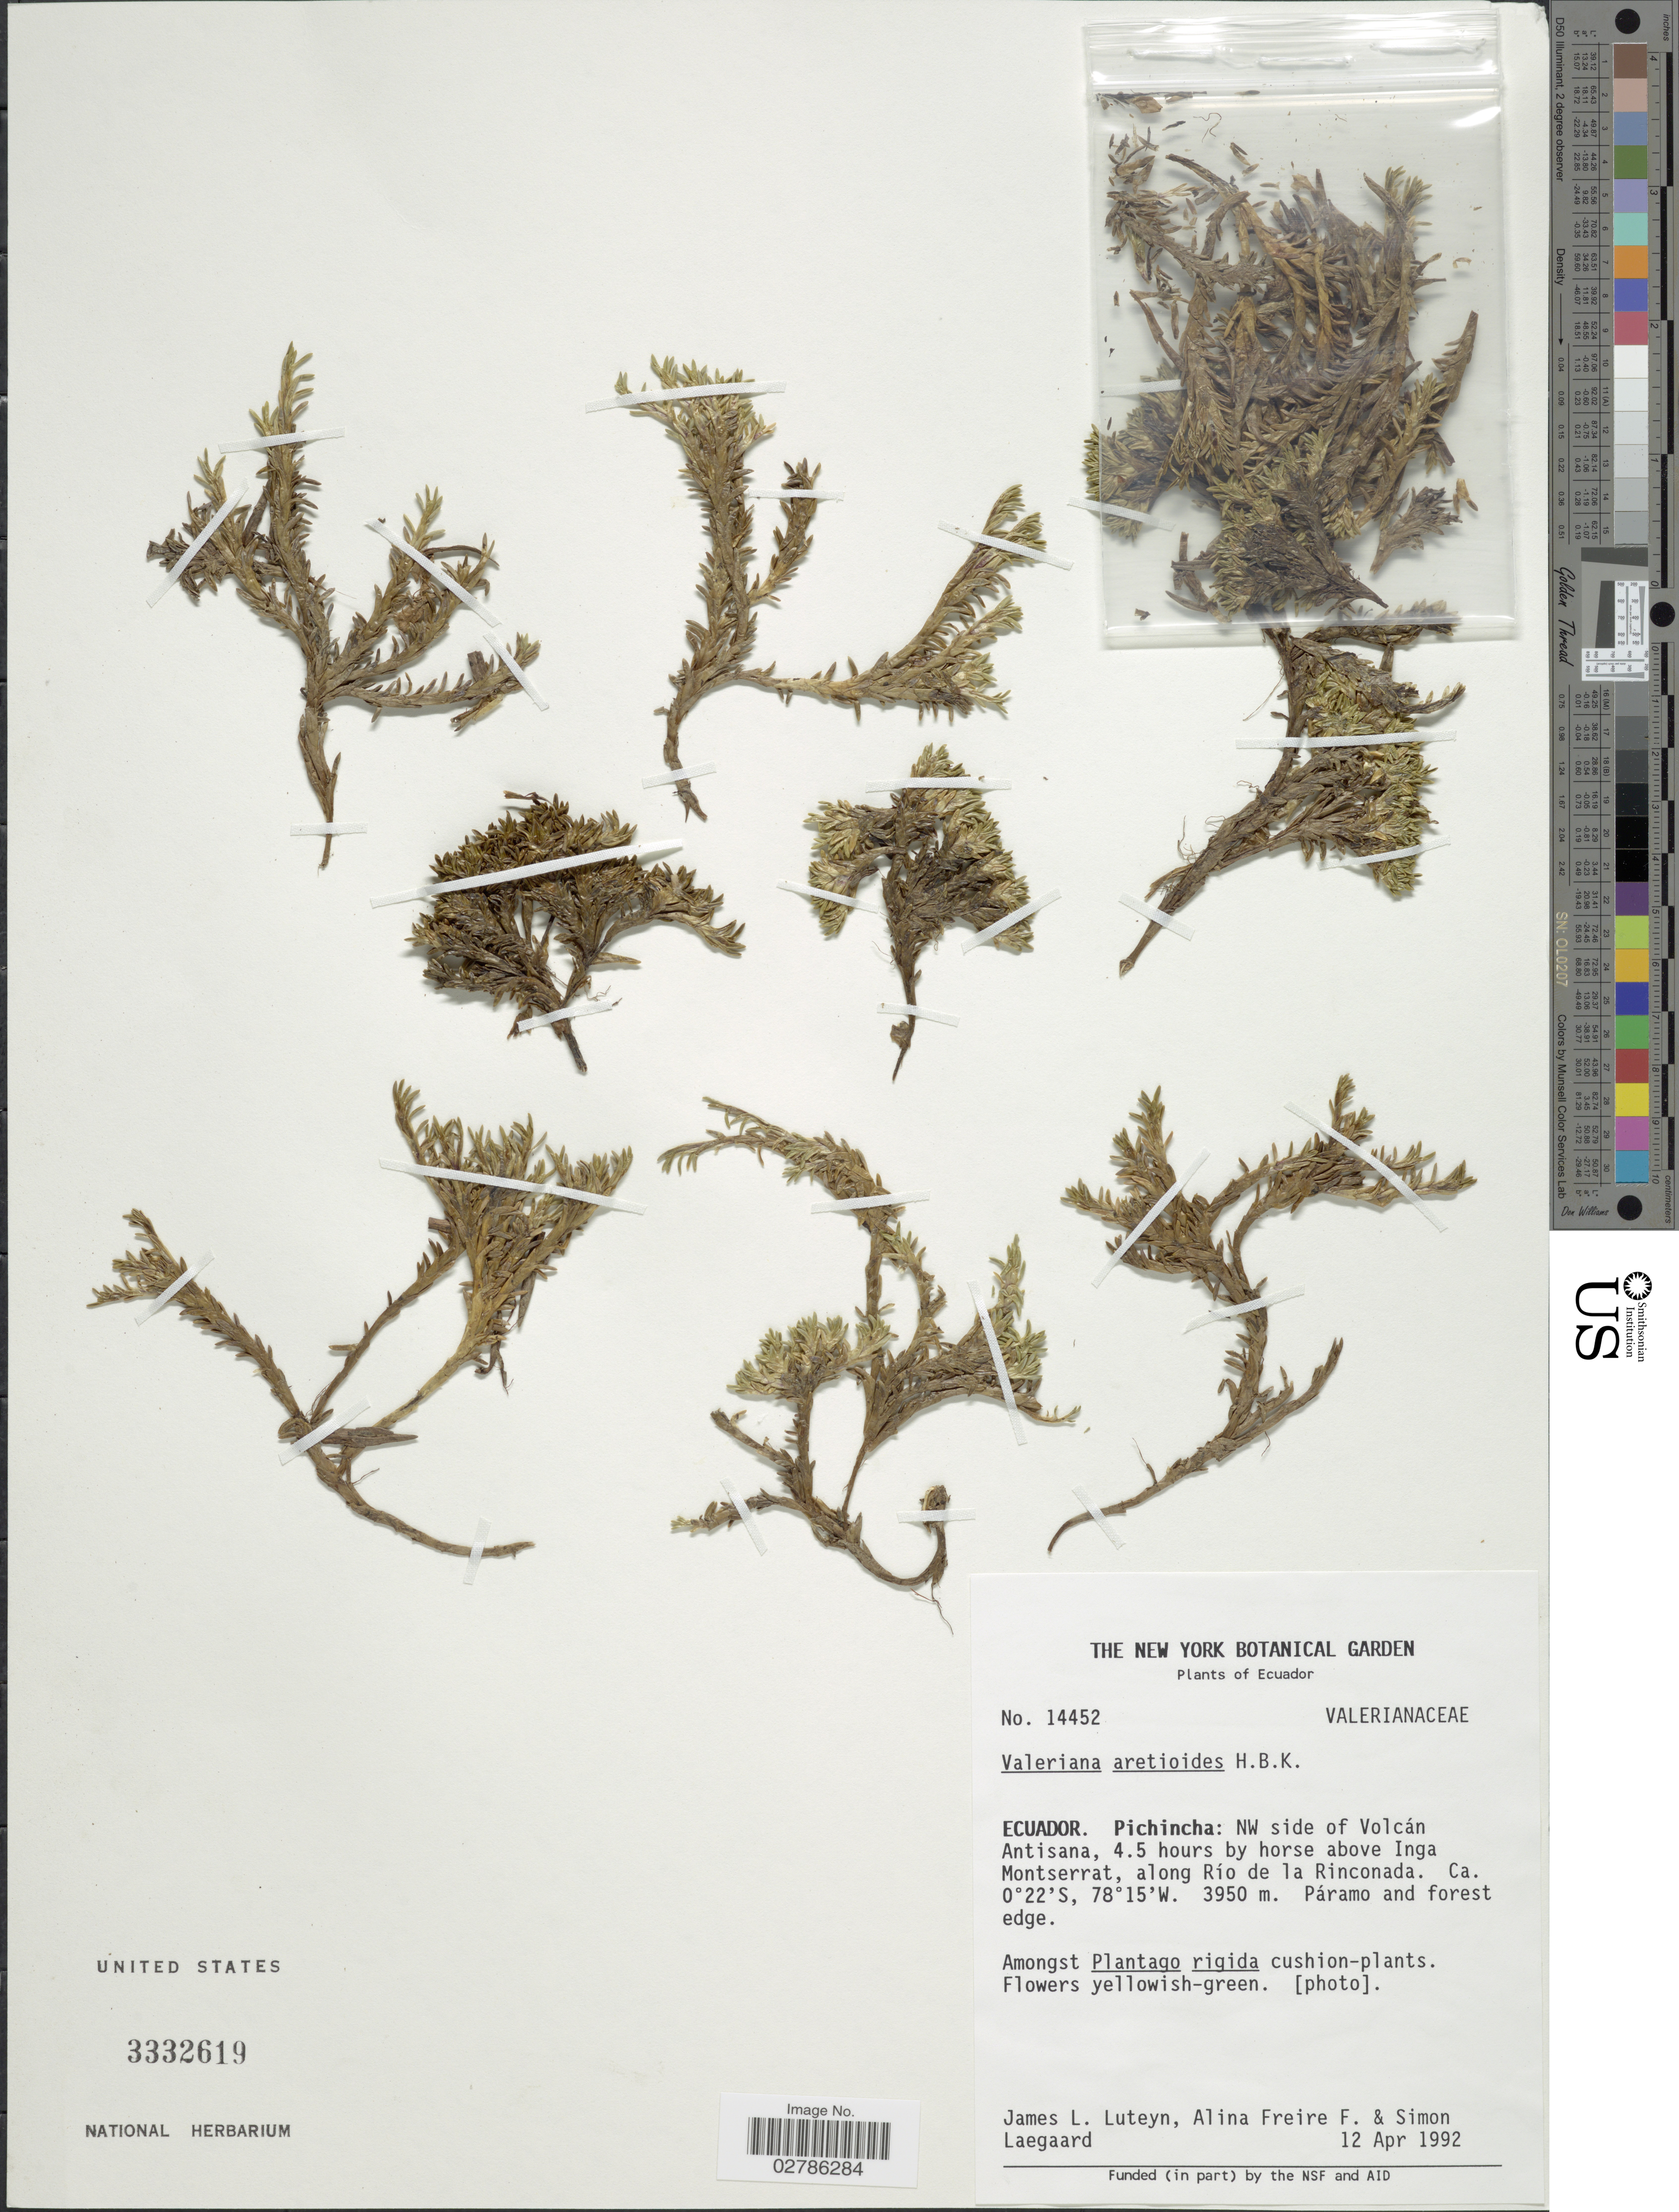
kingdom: Plantae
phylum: Tracheophyta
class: Magnoliopsida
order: Dipsacales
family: Caprifoliaceae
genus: Aretiastrum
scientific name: Aretiastrum aretioides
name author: (Kunth) Graebn.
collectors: J. L. Luteyn, A. Freire-Fierro & S. Lægaard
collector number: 14452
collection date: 1992-04-12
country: Ecuador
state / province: Pichincha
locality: NW side of Volcán Antisana, 4.5 hours by horse above Inga Montserrat, along Río de la Rinconada.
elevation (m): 3950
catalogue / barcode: US 3332619